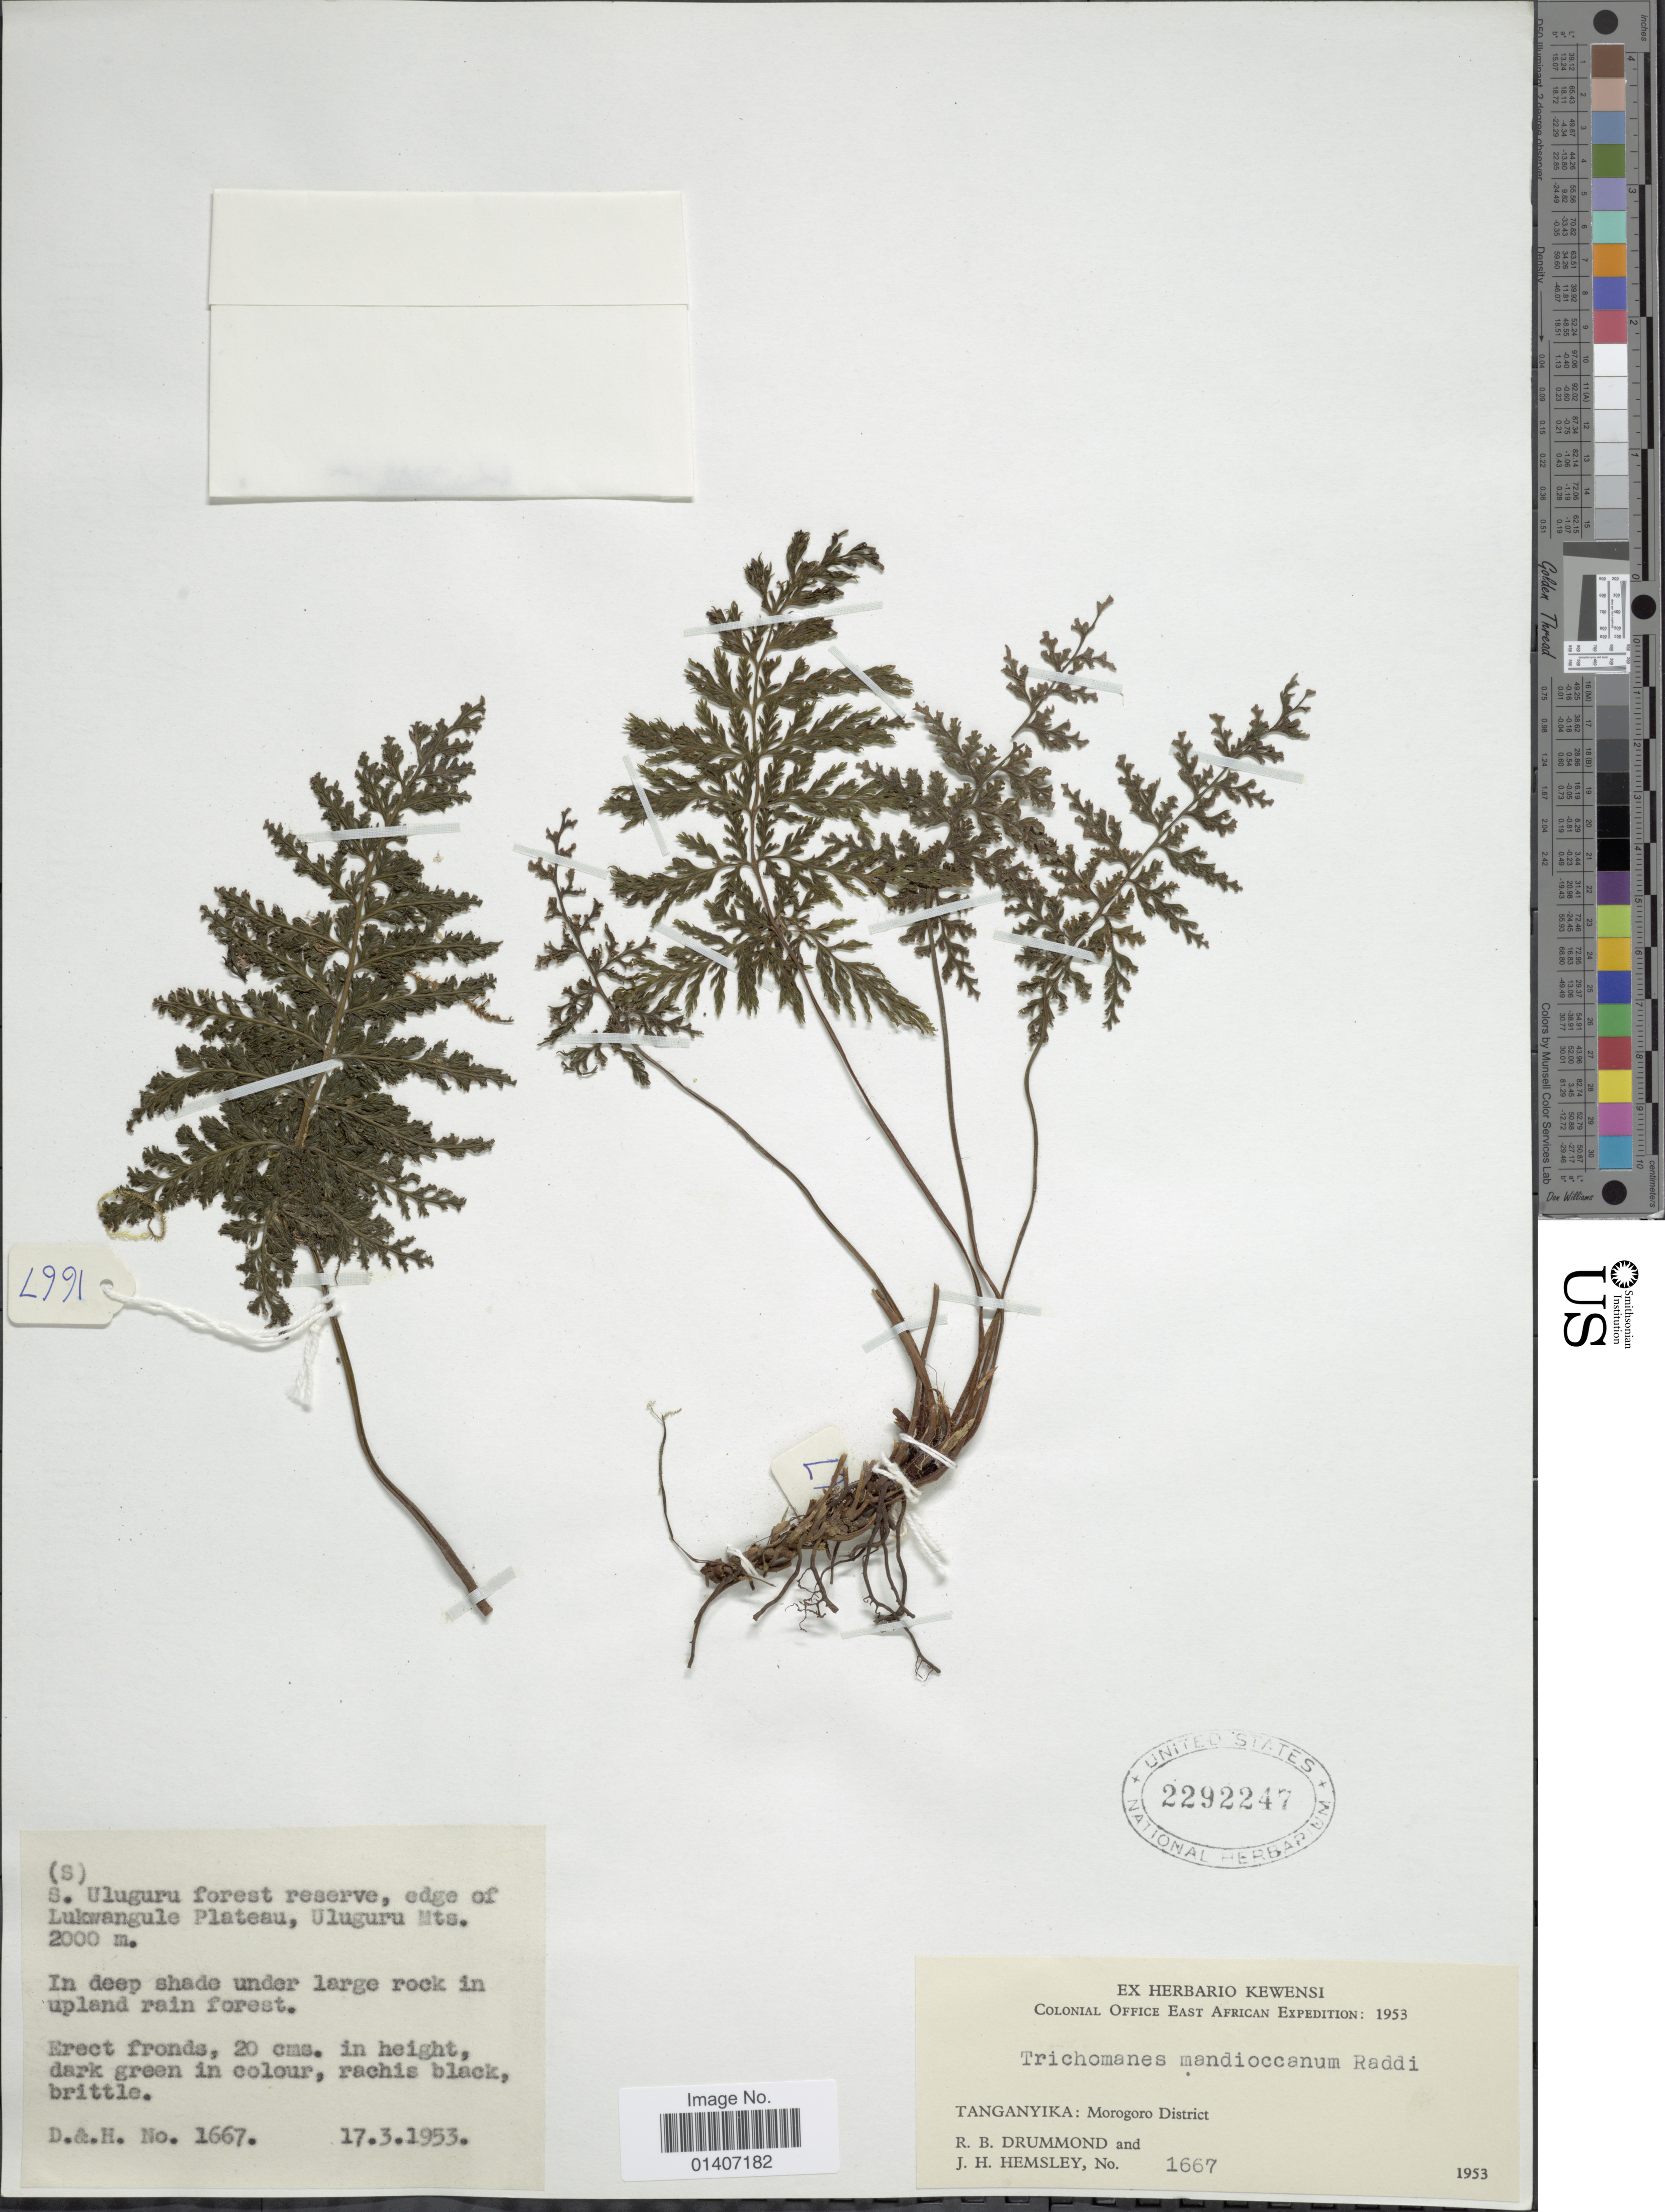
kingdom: Plantae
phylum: Tracheophyta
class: Polypodiopsida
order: Hymenophyllales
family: Hymenophyllaceae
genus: Abrodictyum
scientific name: Abrodictyum cupressoides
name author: (Desv.) Ebihara & Dubuisson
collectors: R. Drummond & J. H. Hemsley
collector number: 1667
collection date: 1953-03-17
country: Tanzania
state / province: Morogoro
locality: S. Uluguru forest reserve, edge of Lukwangule plateau, Uluguru Mts.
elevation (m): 2000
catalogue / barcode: US 2292247